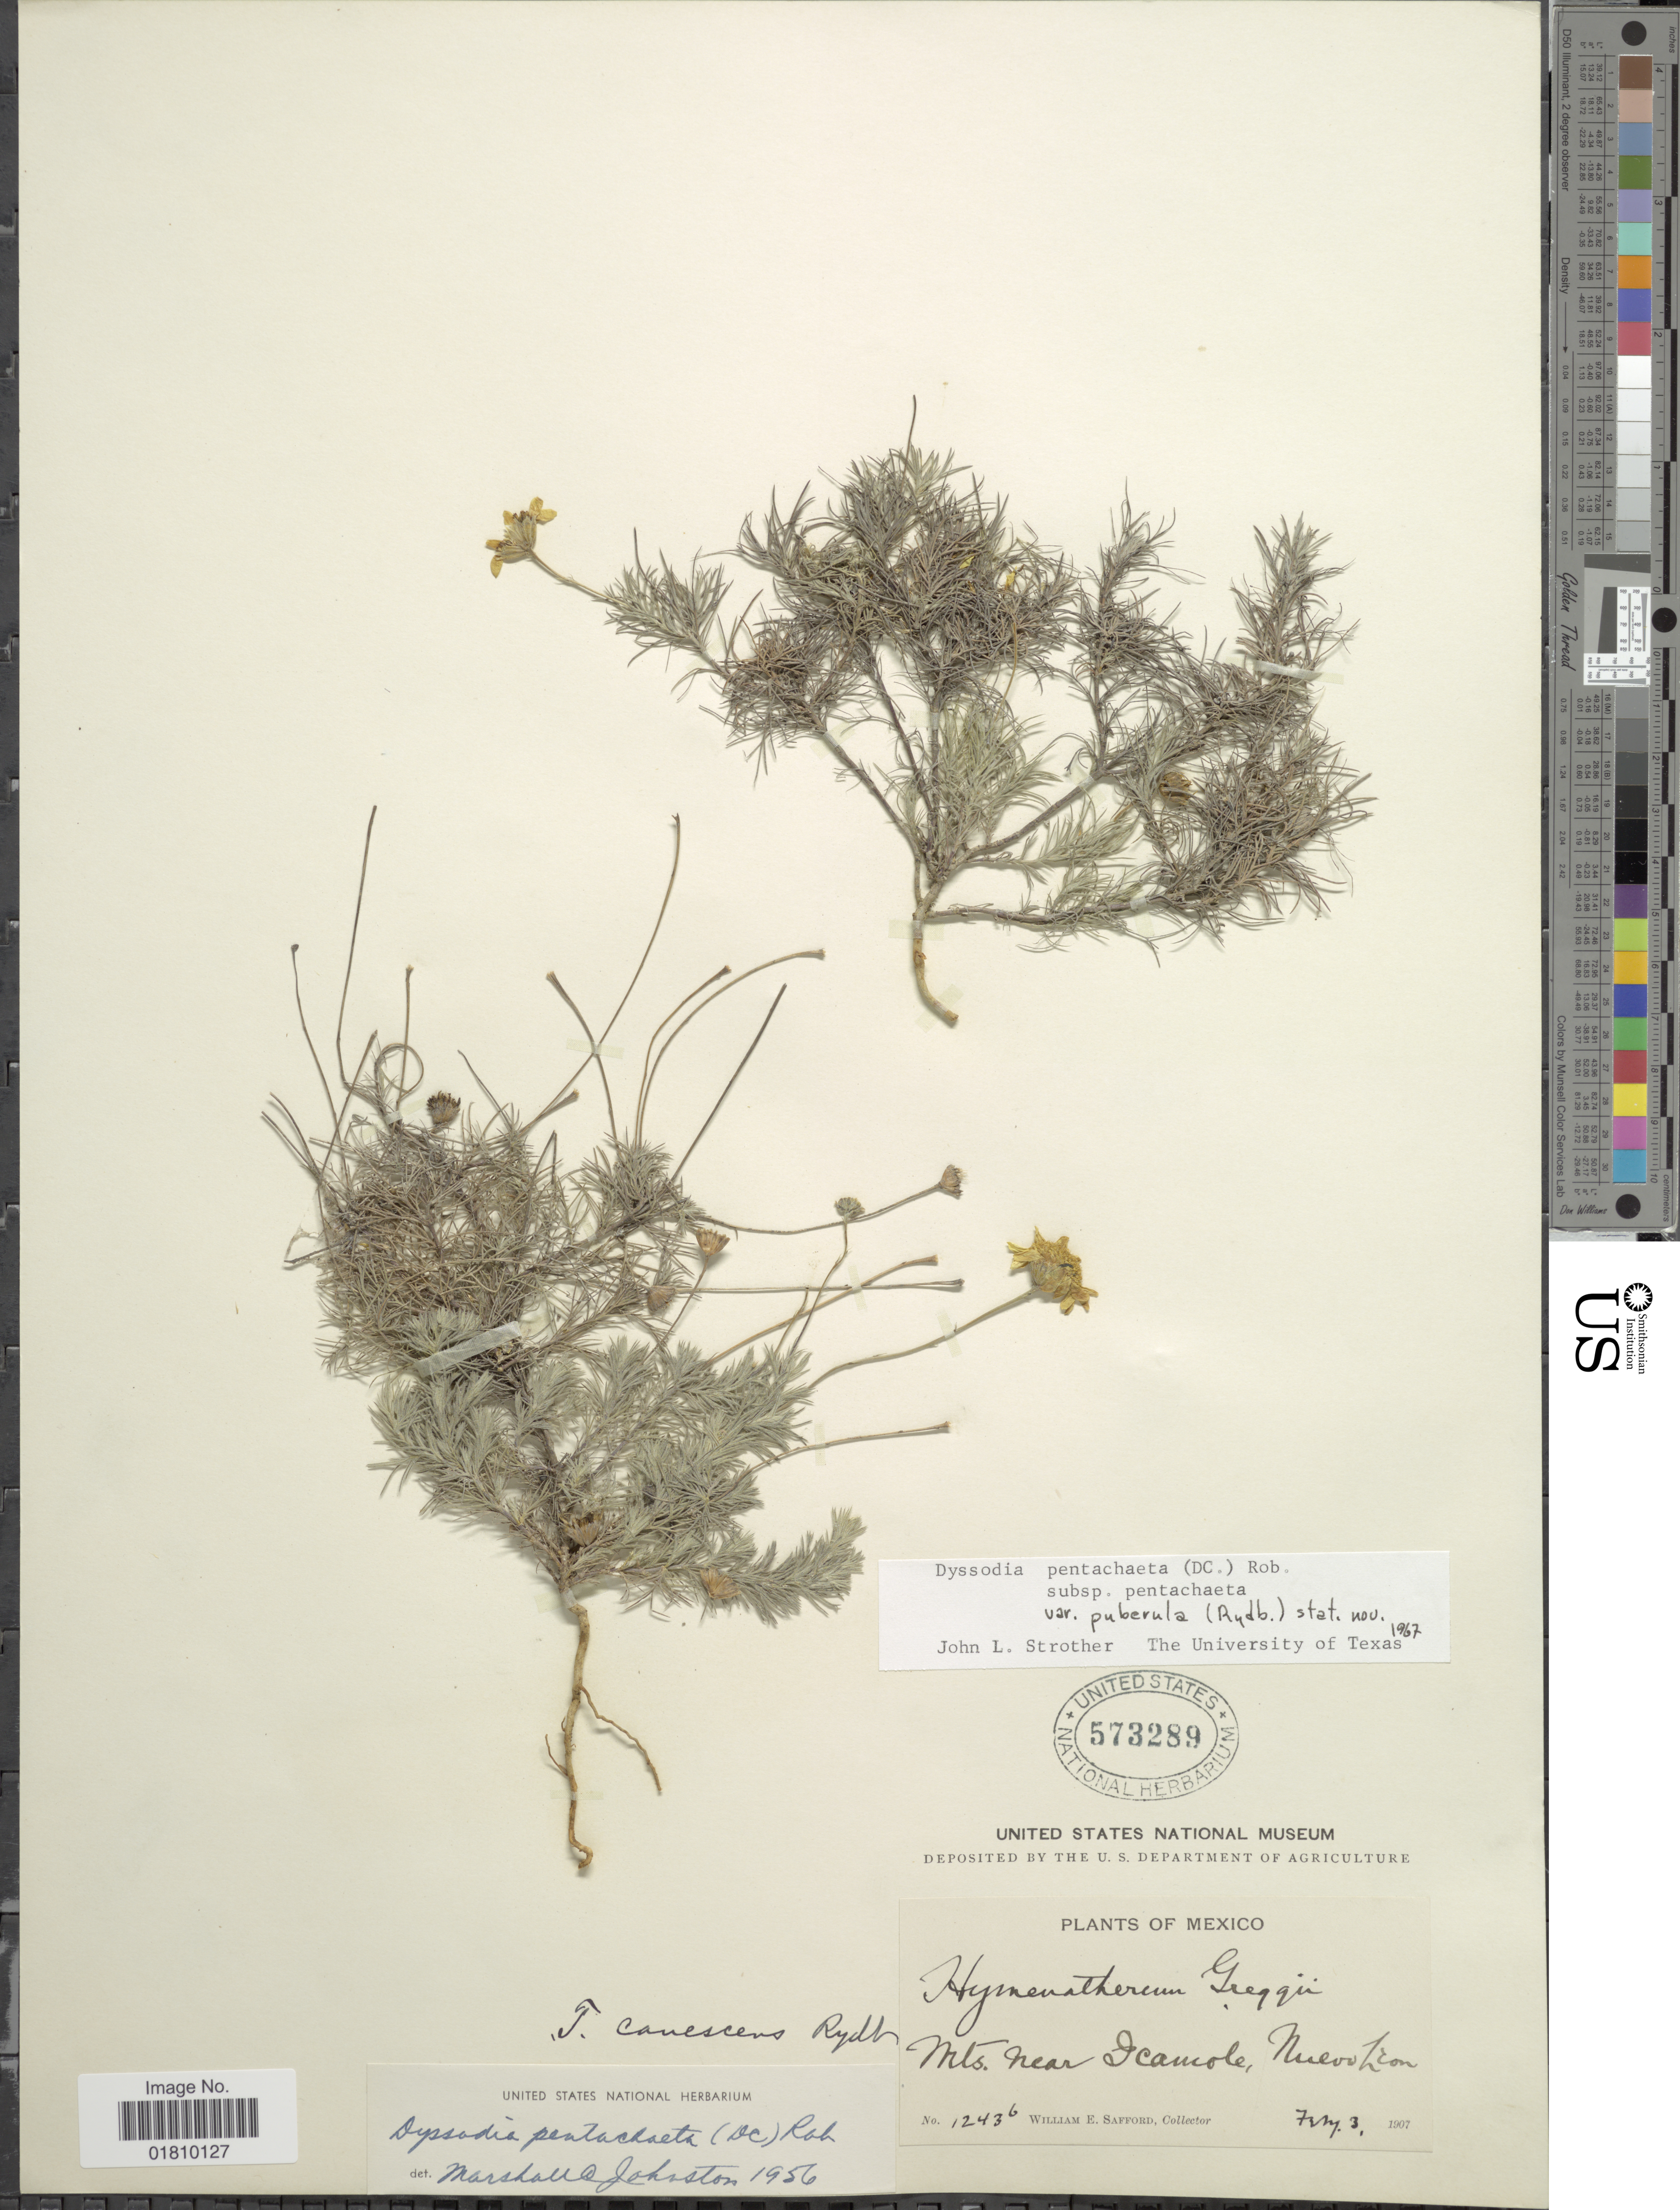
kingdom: Plantae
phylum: Tracheophyta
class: Magnoliopsida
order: Asterales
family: Asteraceae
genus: Thymophylla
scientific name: Thymophylla pentachaeta var. puberula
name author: (Rydb.) Strother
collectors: W. E. Safford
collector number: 1243b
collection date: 1907-03-03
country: Mexico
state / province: Nuevo León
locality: Mts. near Icamole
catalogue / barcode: US 573289